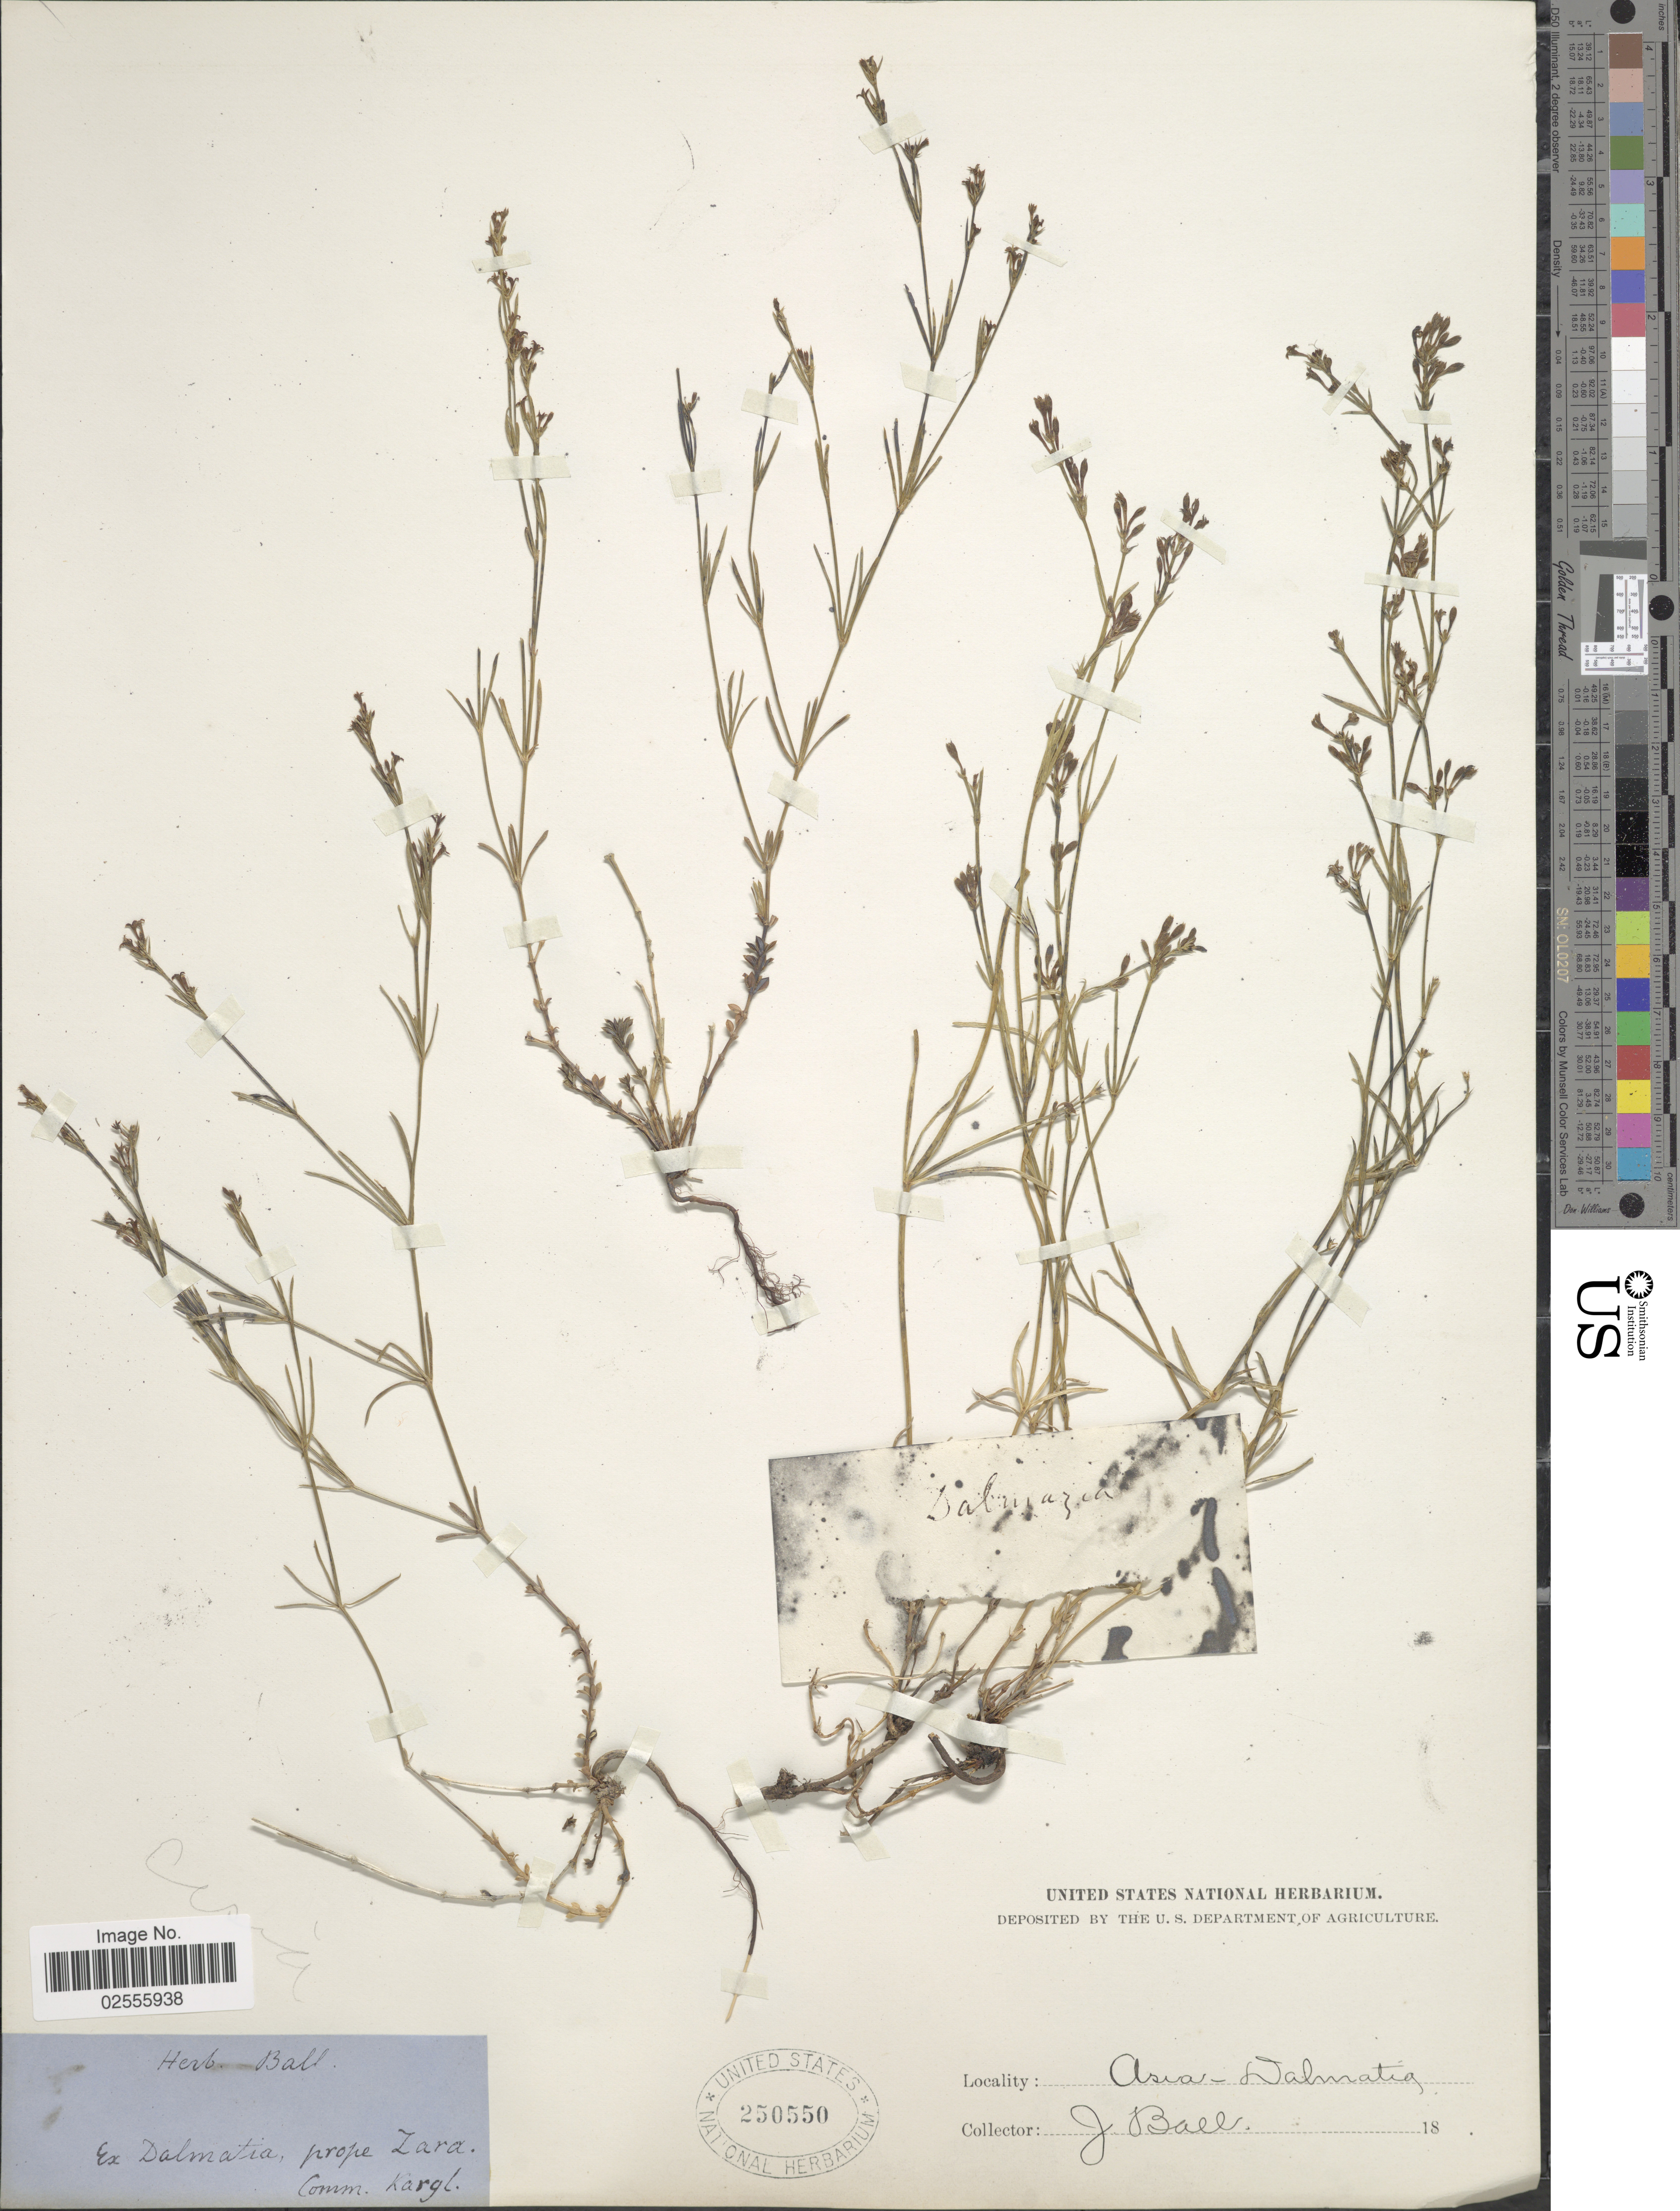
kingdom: Plantae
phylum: Tracheophyta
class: Magnoliopsida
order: Gentianales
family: Rubiaceae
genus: Asperula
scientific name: Asperula sp.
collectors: J. Ball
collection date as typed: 18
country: Croatia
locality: Ex Dalmatia, prope Zara, Asia-Dalmatia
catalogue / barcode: US 250550